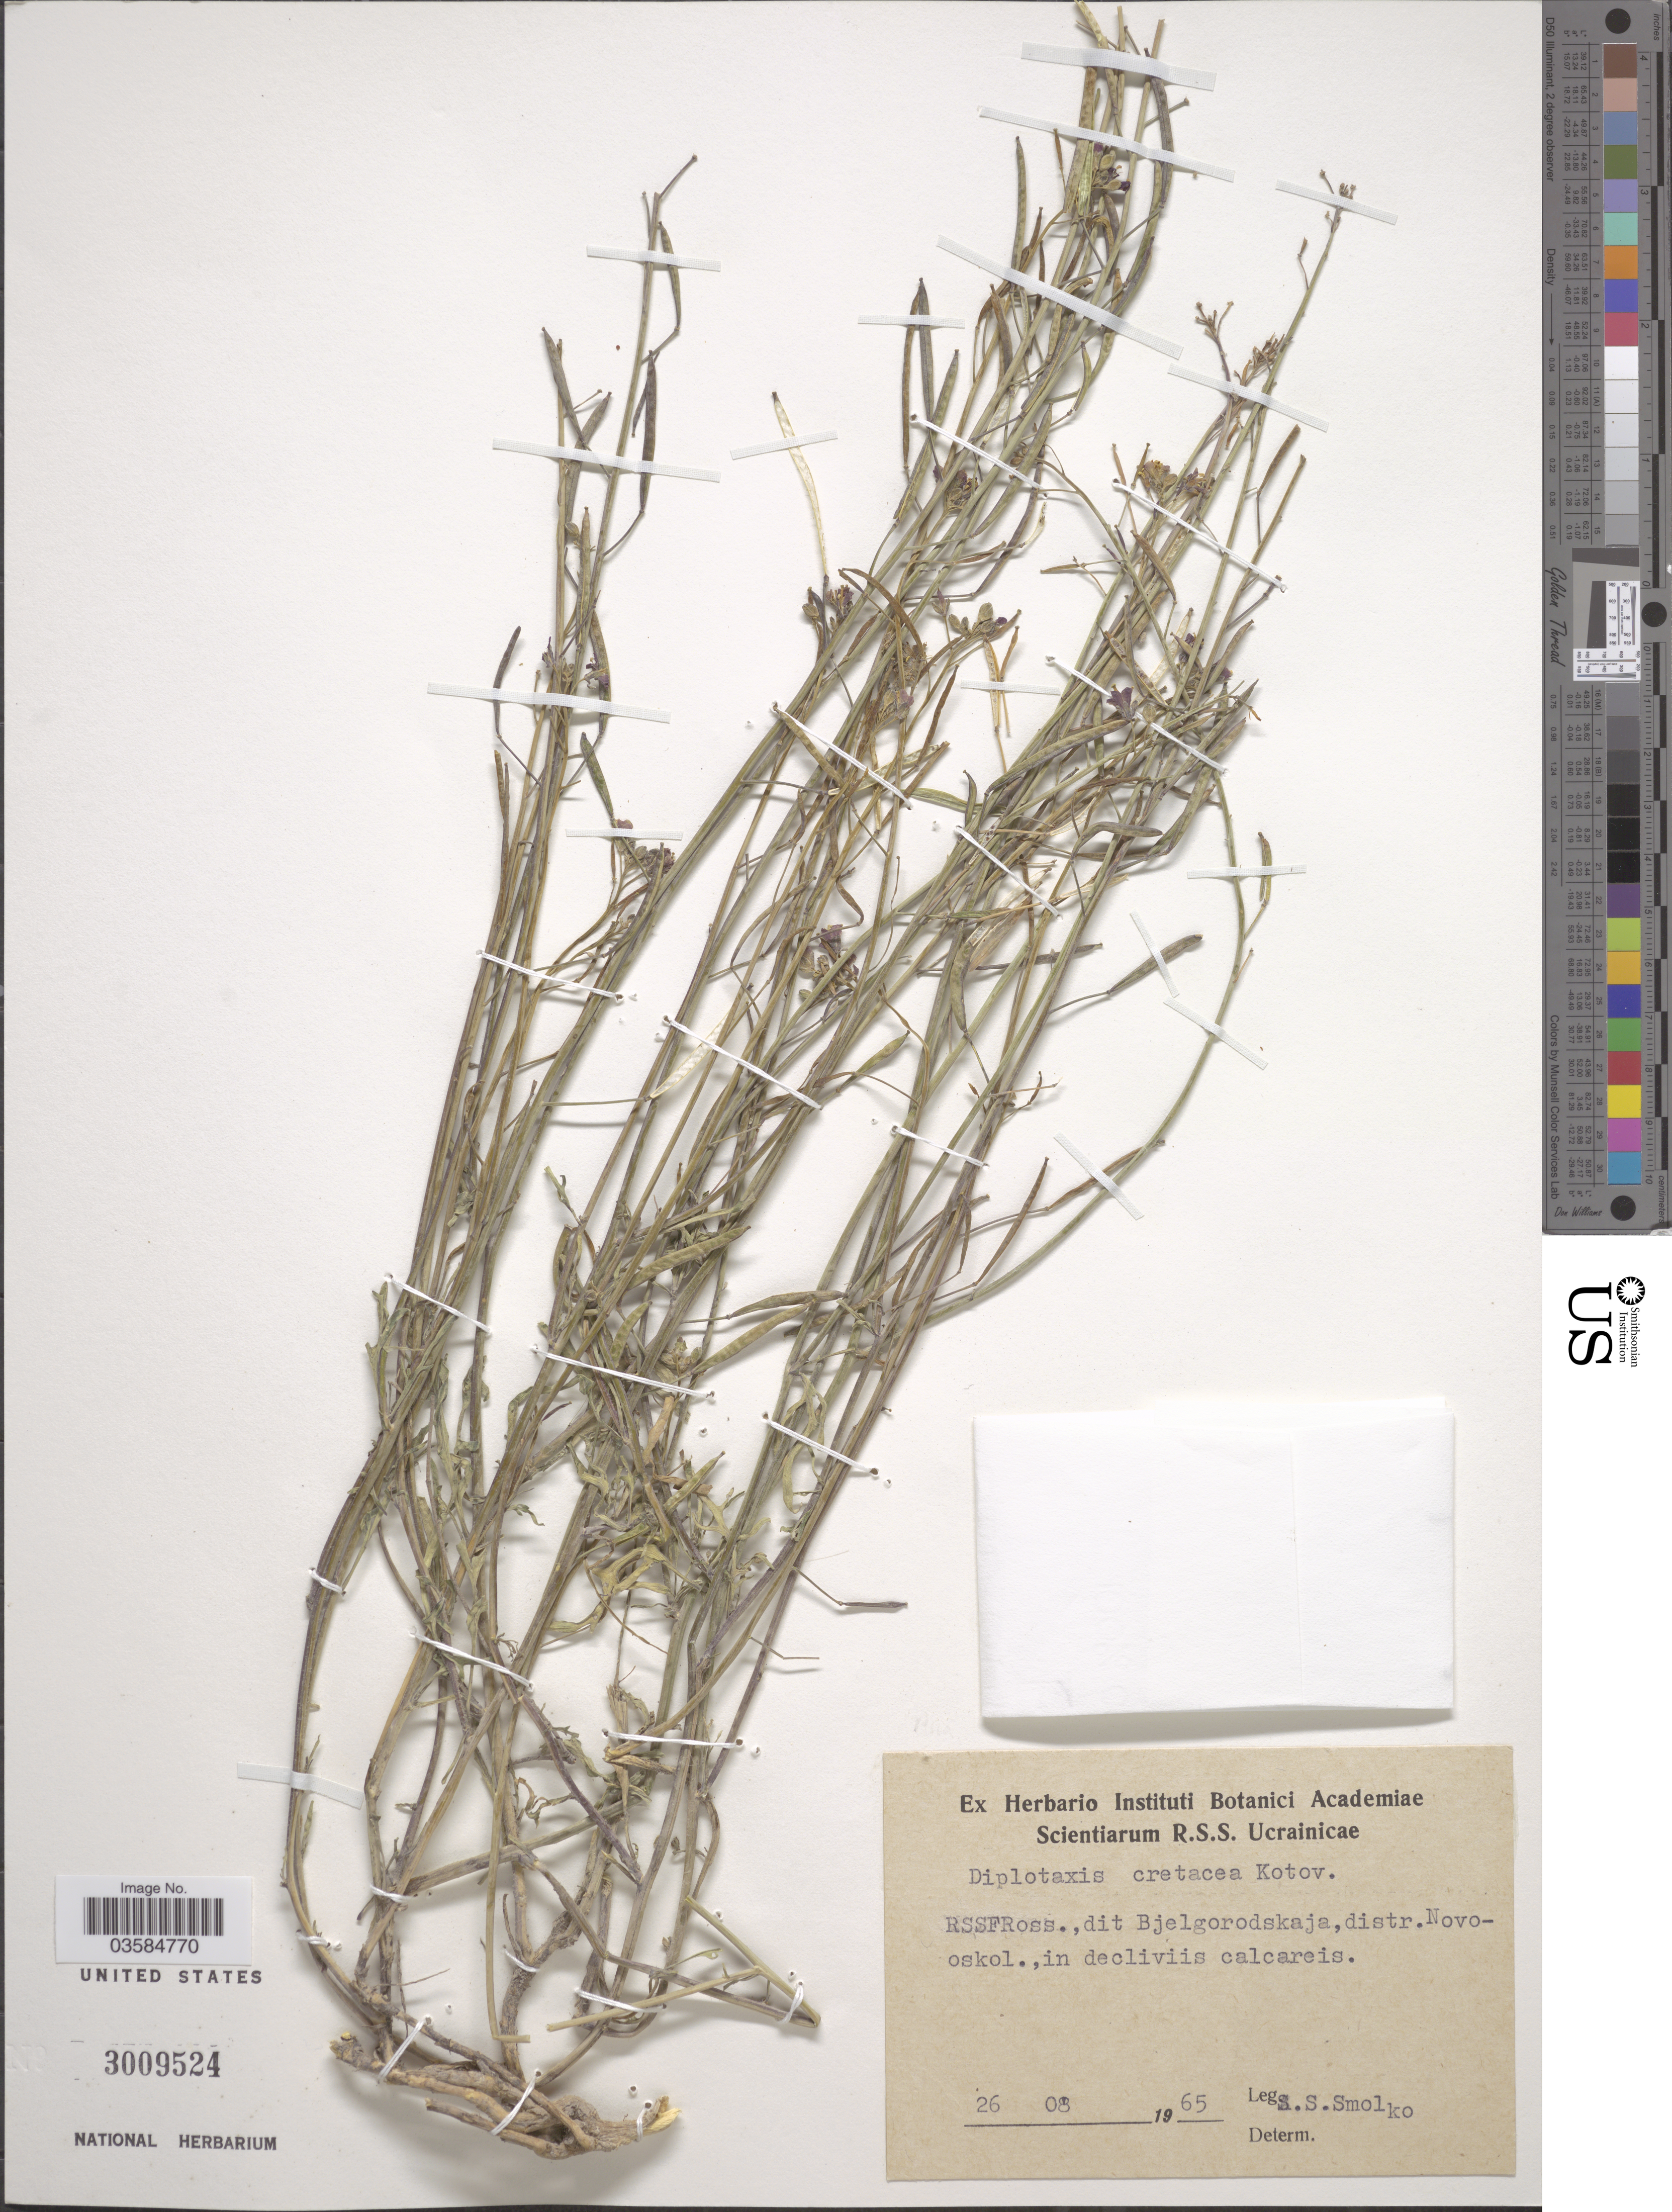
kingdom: Plantae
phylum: Tracheophyta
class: Magnoliopsida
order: Brassicales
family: Brassicaceae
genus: Diplotaxis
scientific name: Diplotaxis cretacea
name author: Kotov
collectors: S. Smolko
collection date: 1965-08-26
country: Russian Federation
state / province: Belgorod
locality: RSSFRoss., dit Bjelgorodskaja, distr. Novo-oskol., in decliviis calcareis.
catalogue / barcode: US 3009524